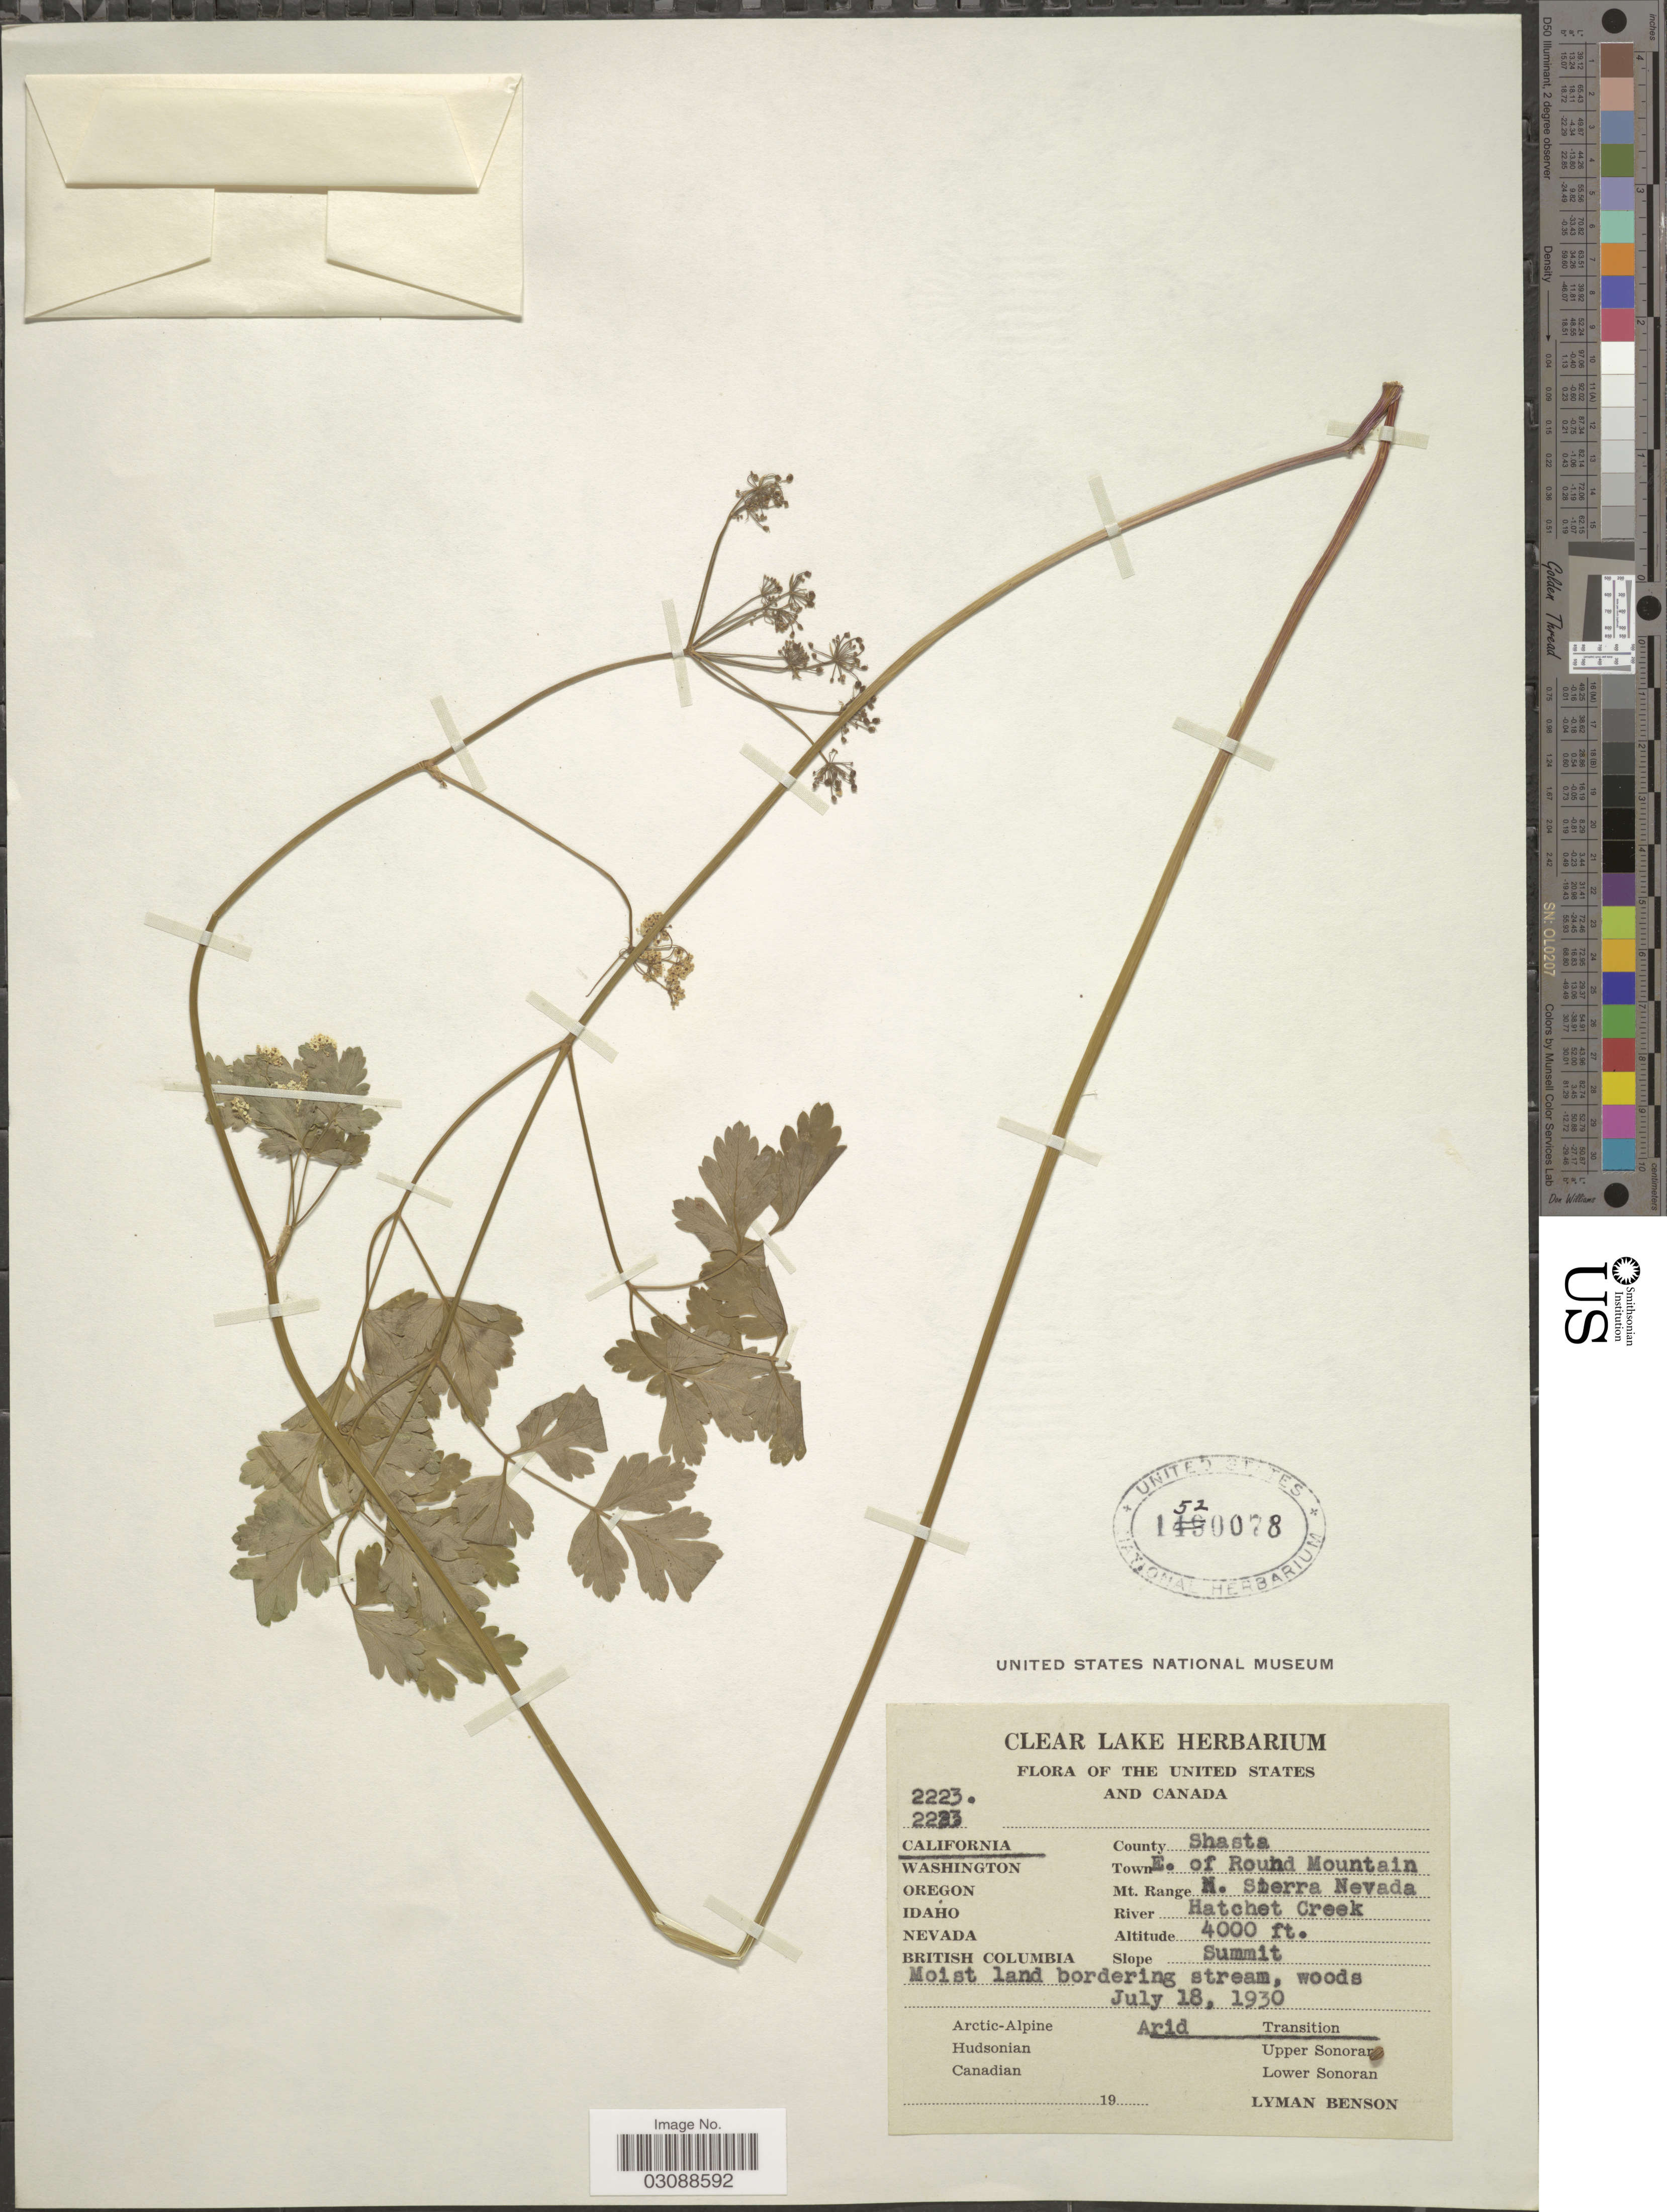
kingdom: Plantae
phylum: Tracheophyta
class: Magnoliopsida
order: Apiales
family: Apiaceae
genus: Ligusticum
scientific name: Ligusticum apiodorum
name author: (A. Gray) J.M. Coult. & Rose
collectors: L. D. Benson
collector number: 2223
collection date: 1930-07-18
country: United States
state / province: California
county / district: Shasta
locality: County Shasta, Town E. of Round Mountain. Mt. Range N. Sierra Nevada. River. Hatchet Creek.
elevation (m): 1219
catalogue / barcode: US 1520078